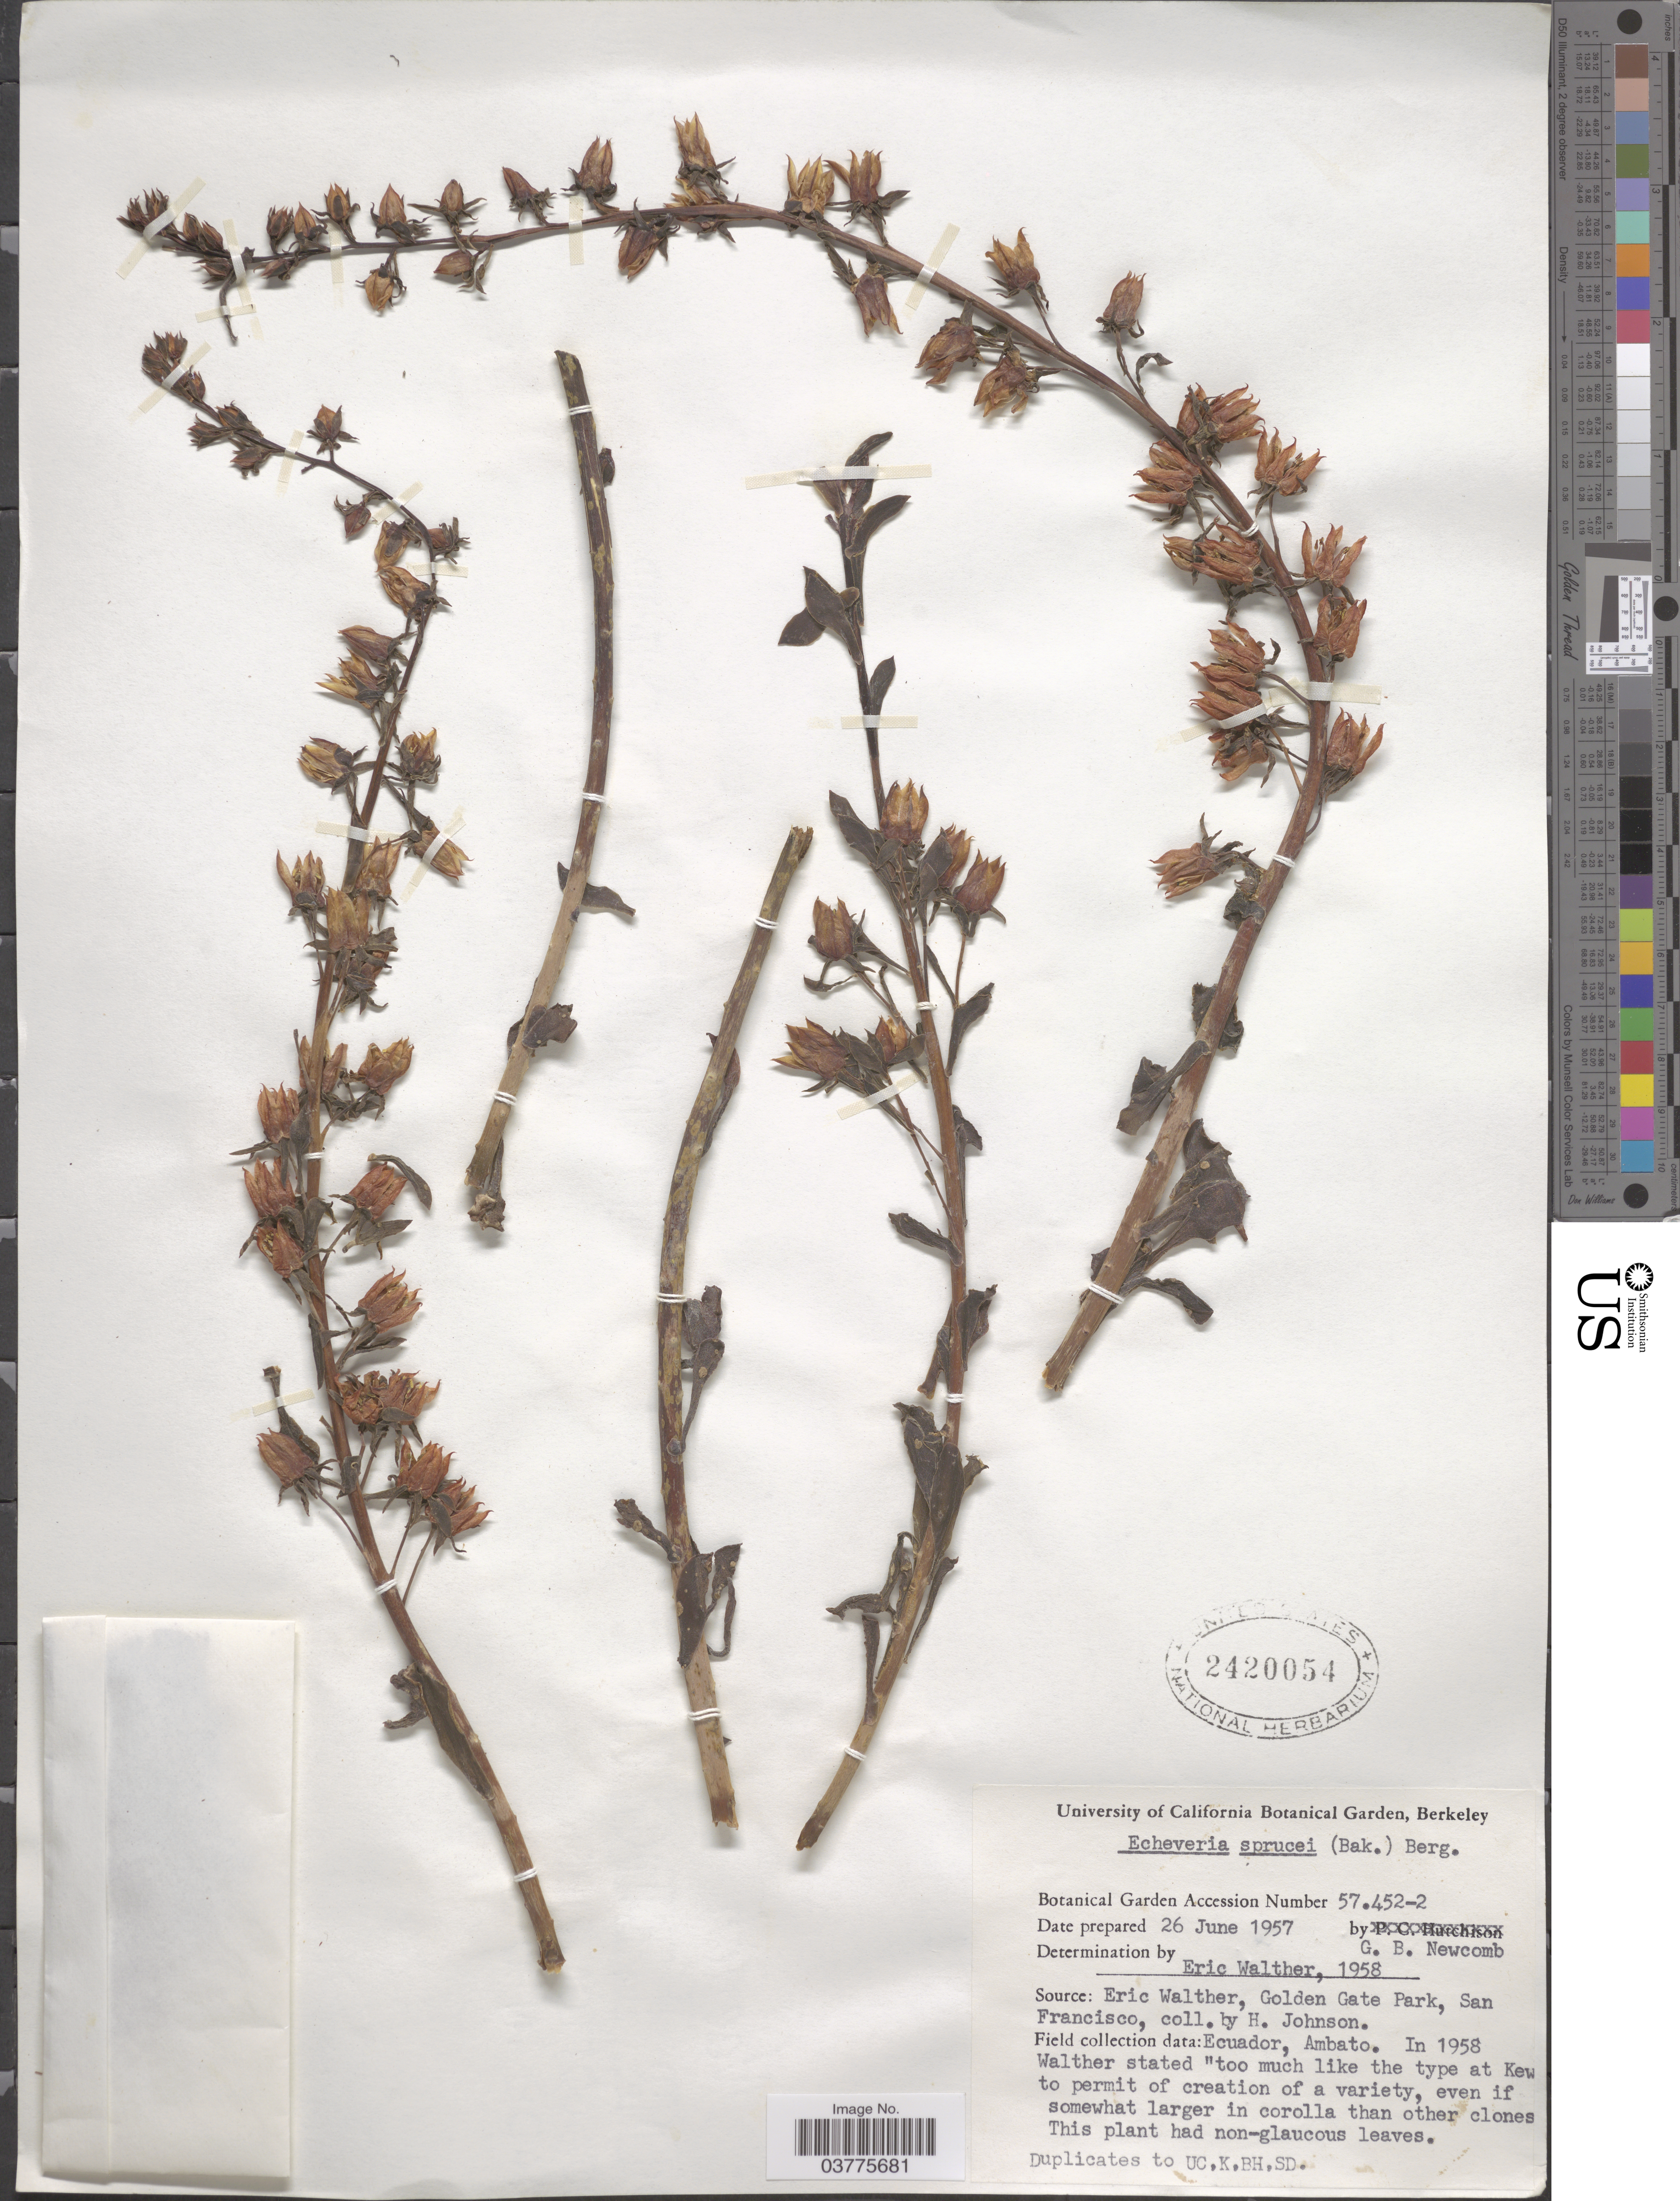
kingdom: Plantae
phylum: Tracheophyta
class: Magnoliopsida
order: Saxifragales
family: Crassulaceae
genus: Echeveria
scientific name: Echeveria quitensis var. sprucei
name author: (Baker) Poelln.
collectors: G. B. Newcomb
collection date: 1957-06-26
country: United States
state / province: California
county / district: Alameda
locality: University of California Botanical Garden, Berkeley.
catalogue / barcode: US 2420054